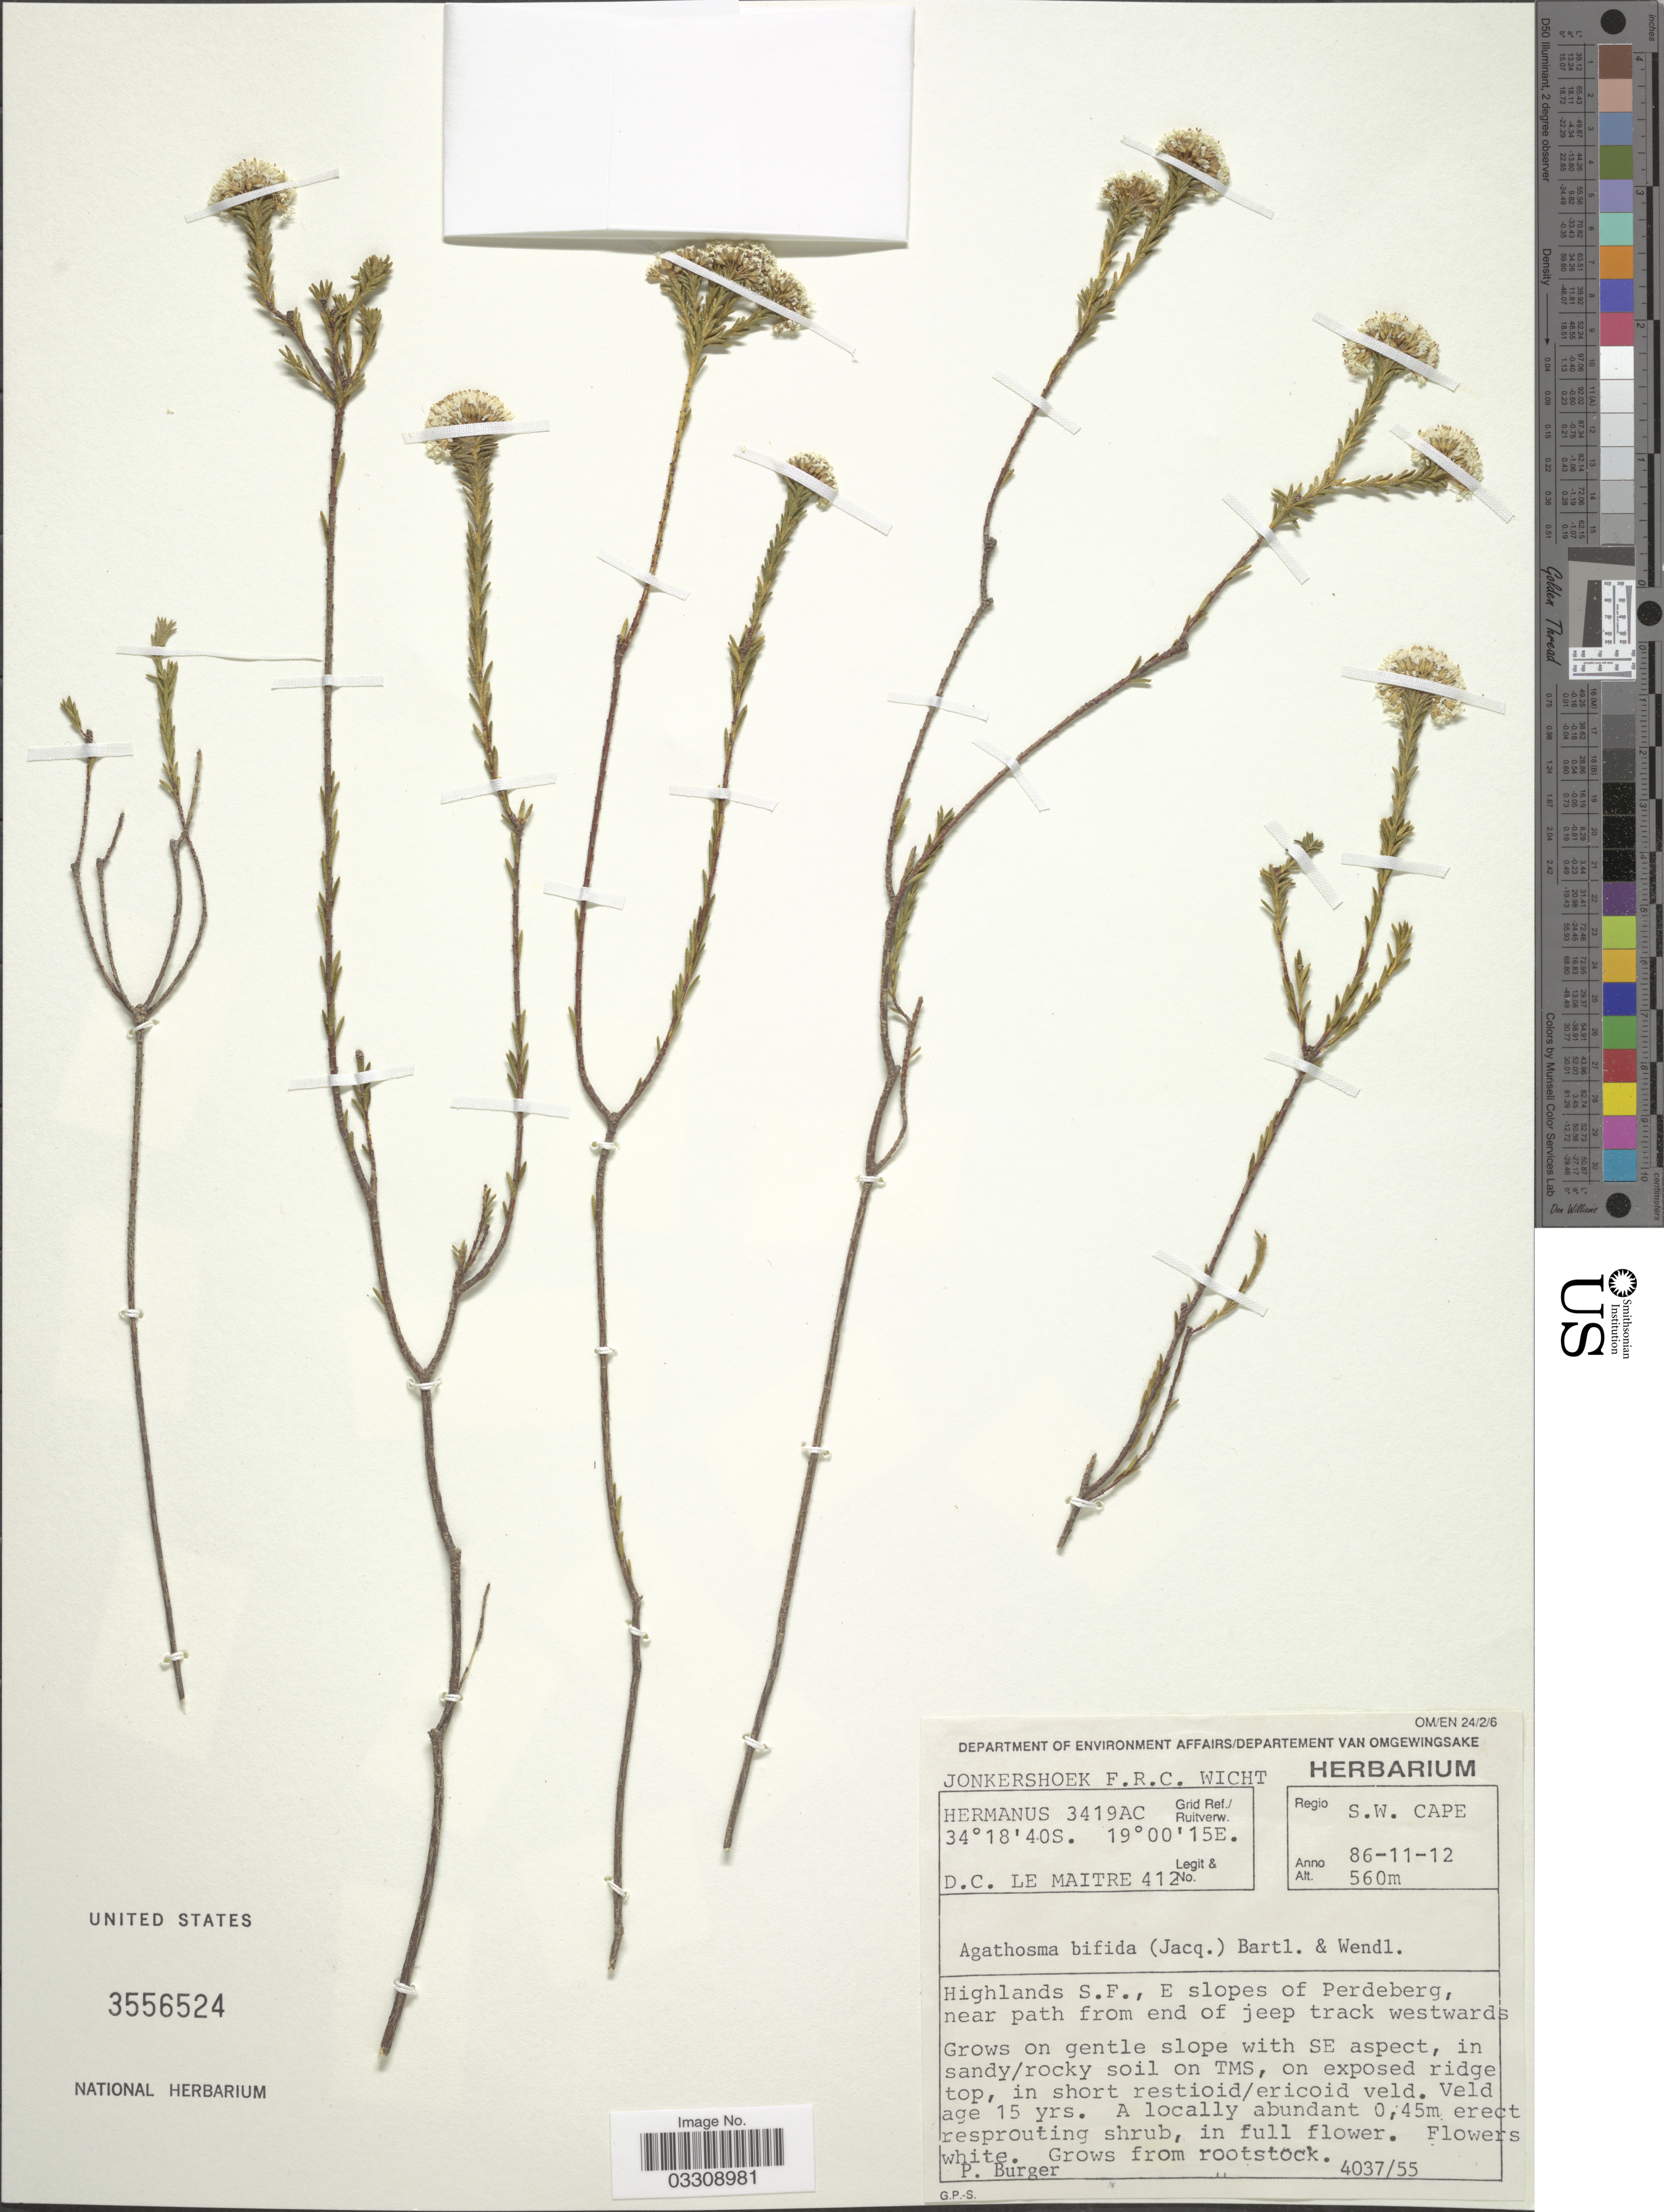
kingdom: Plantae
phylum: Tracheophyta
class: Magnoliopsida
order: Sapindales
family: Rutaceae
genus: Agathosma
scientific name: Agathosma bifida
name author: Bartl. & H.L. Wendl.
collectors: D. Maitre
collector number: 412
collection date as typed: Transcribed d/m/y: 12/11/86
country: South Africa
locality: Hermanus 3419AC Grid Ref./Ruitverw., Regio S.W. Cape, Highlands S.F., E slopes of Perdeberg, near path from end of jeep track westwards.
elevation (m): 560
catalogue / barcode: US 3556524